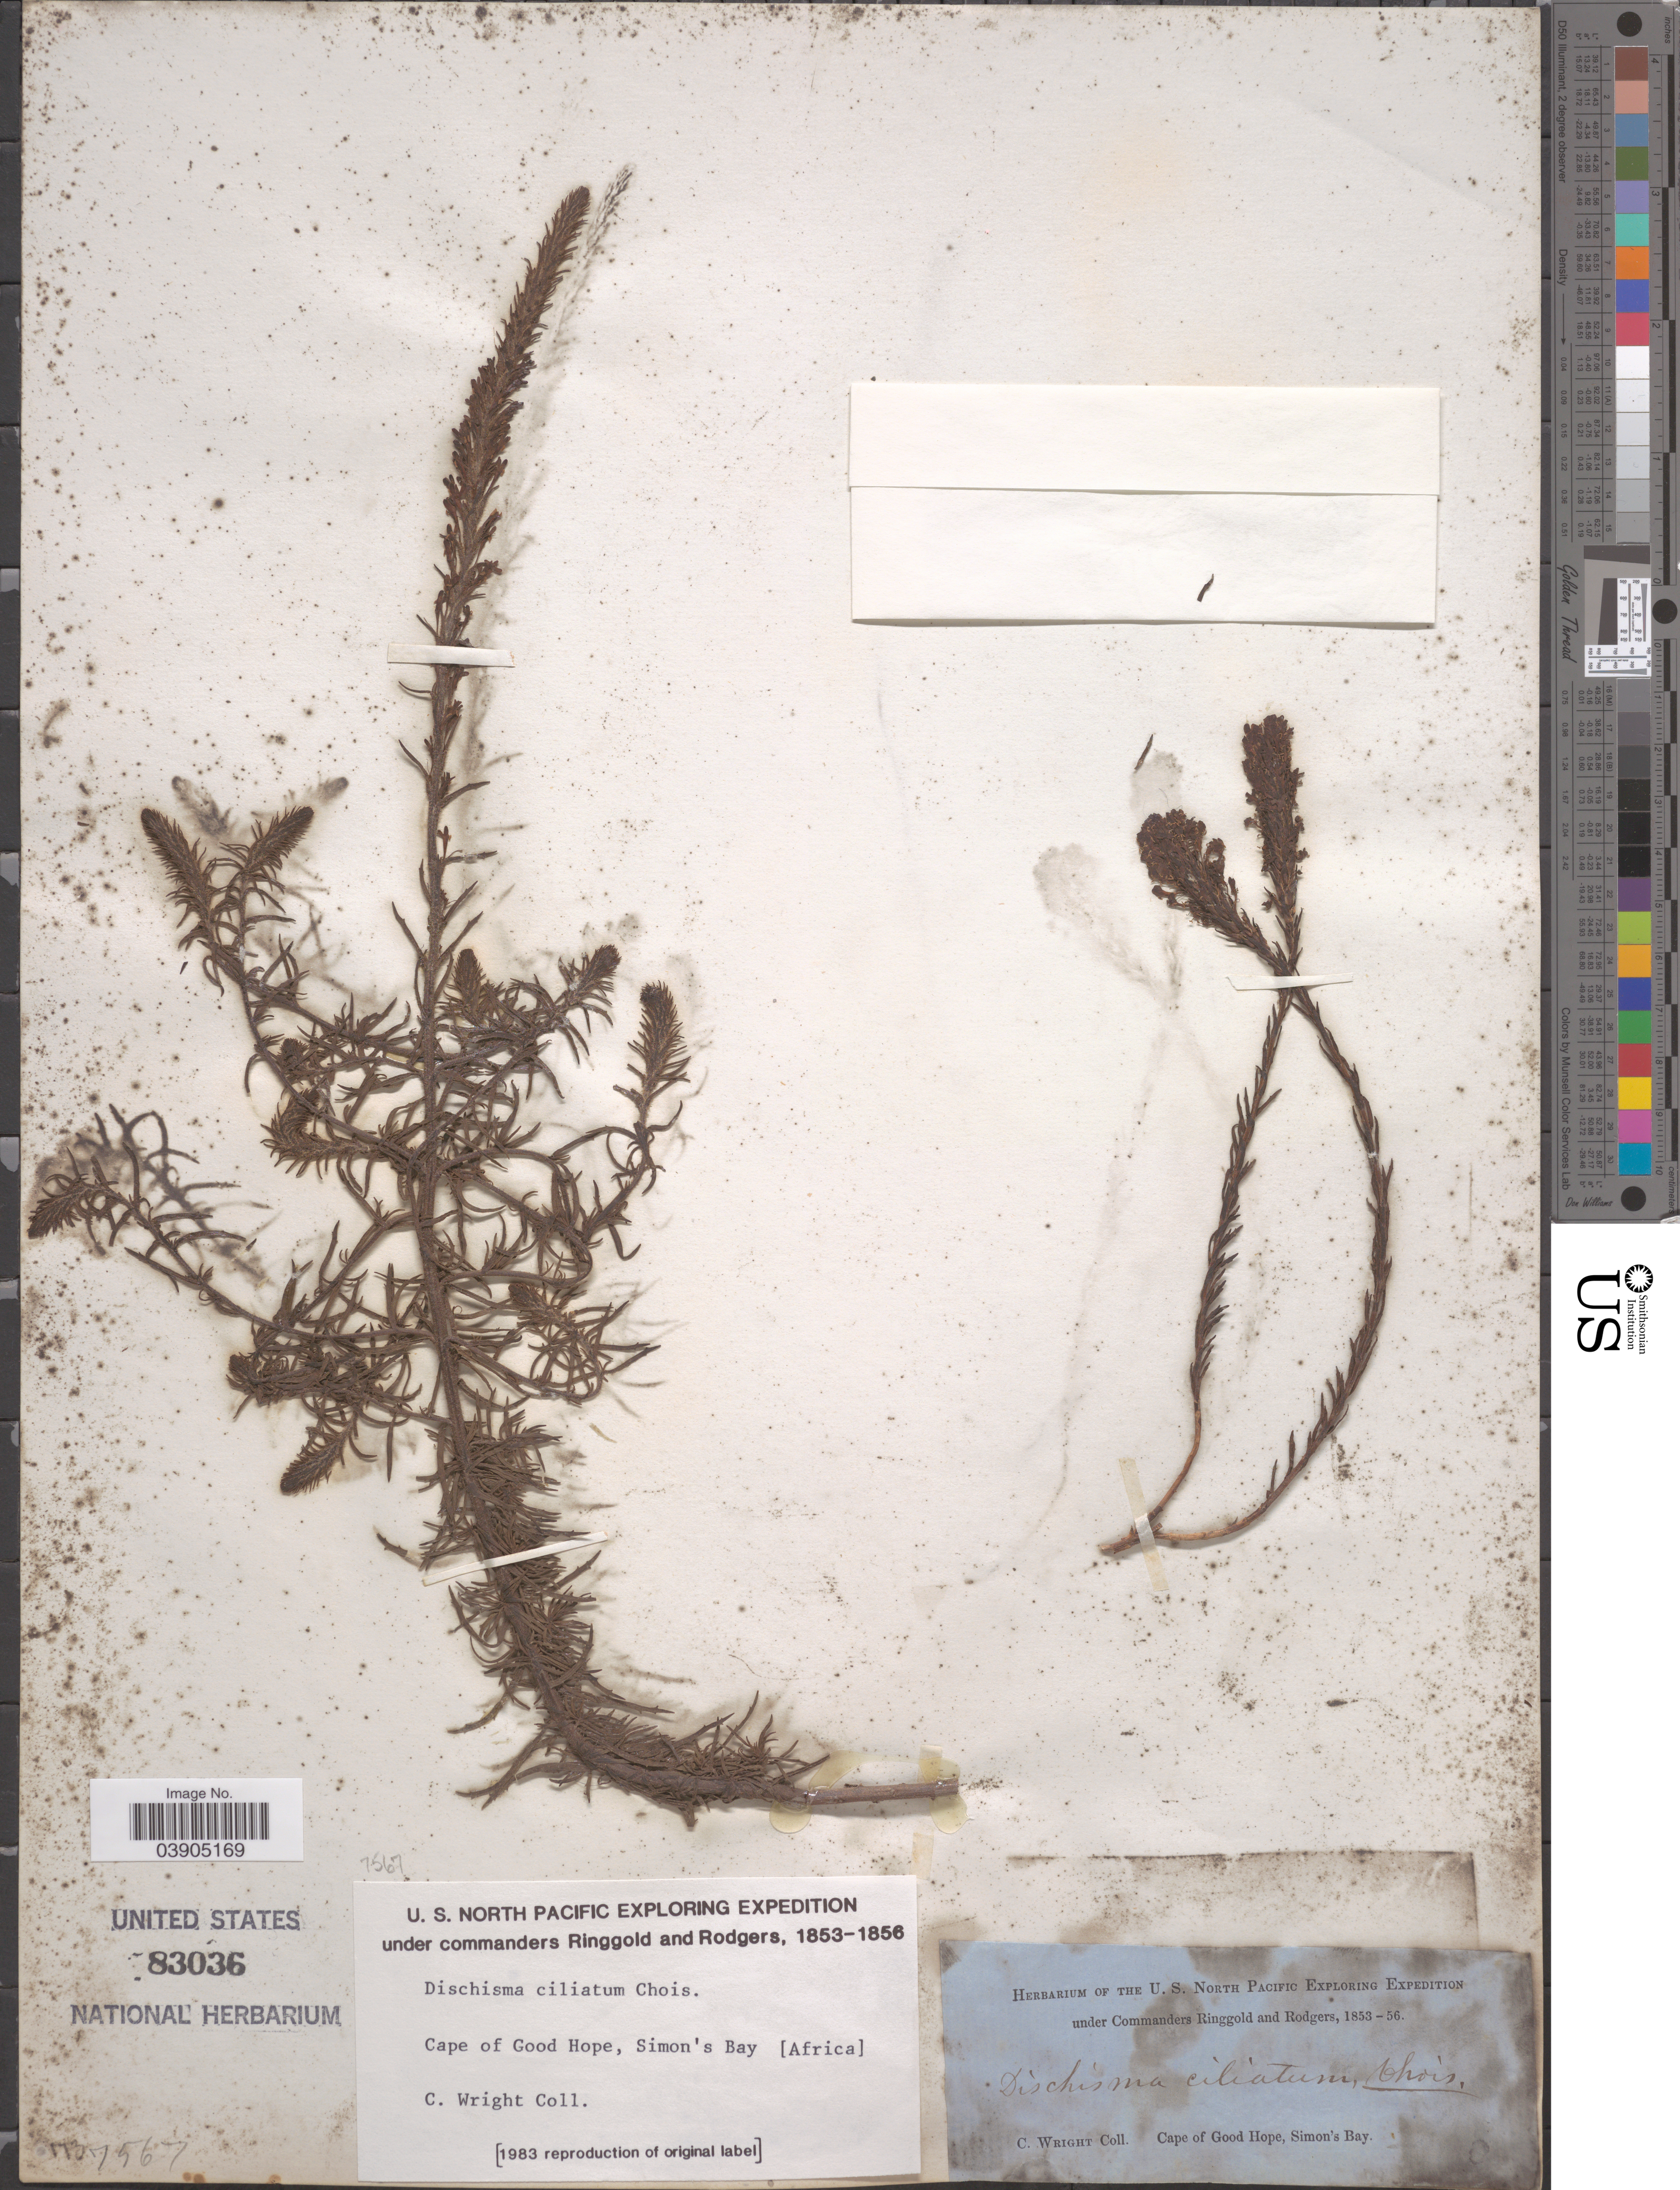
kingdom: Plantae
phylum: Tracheophyta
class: Magnoliopsida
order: Lamiales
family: Scrophulariaceae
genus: Dischisma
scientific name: Dischisma ciliatum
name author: (Berger) Choisy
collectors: C. Wright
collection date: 1853/1856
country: South Africa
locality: Cape of Good Hope, Simon's Bay.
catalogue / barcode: US 83036